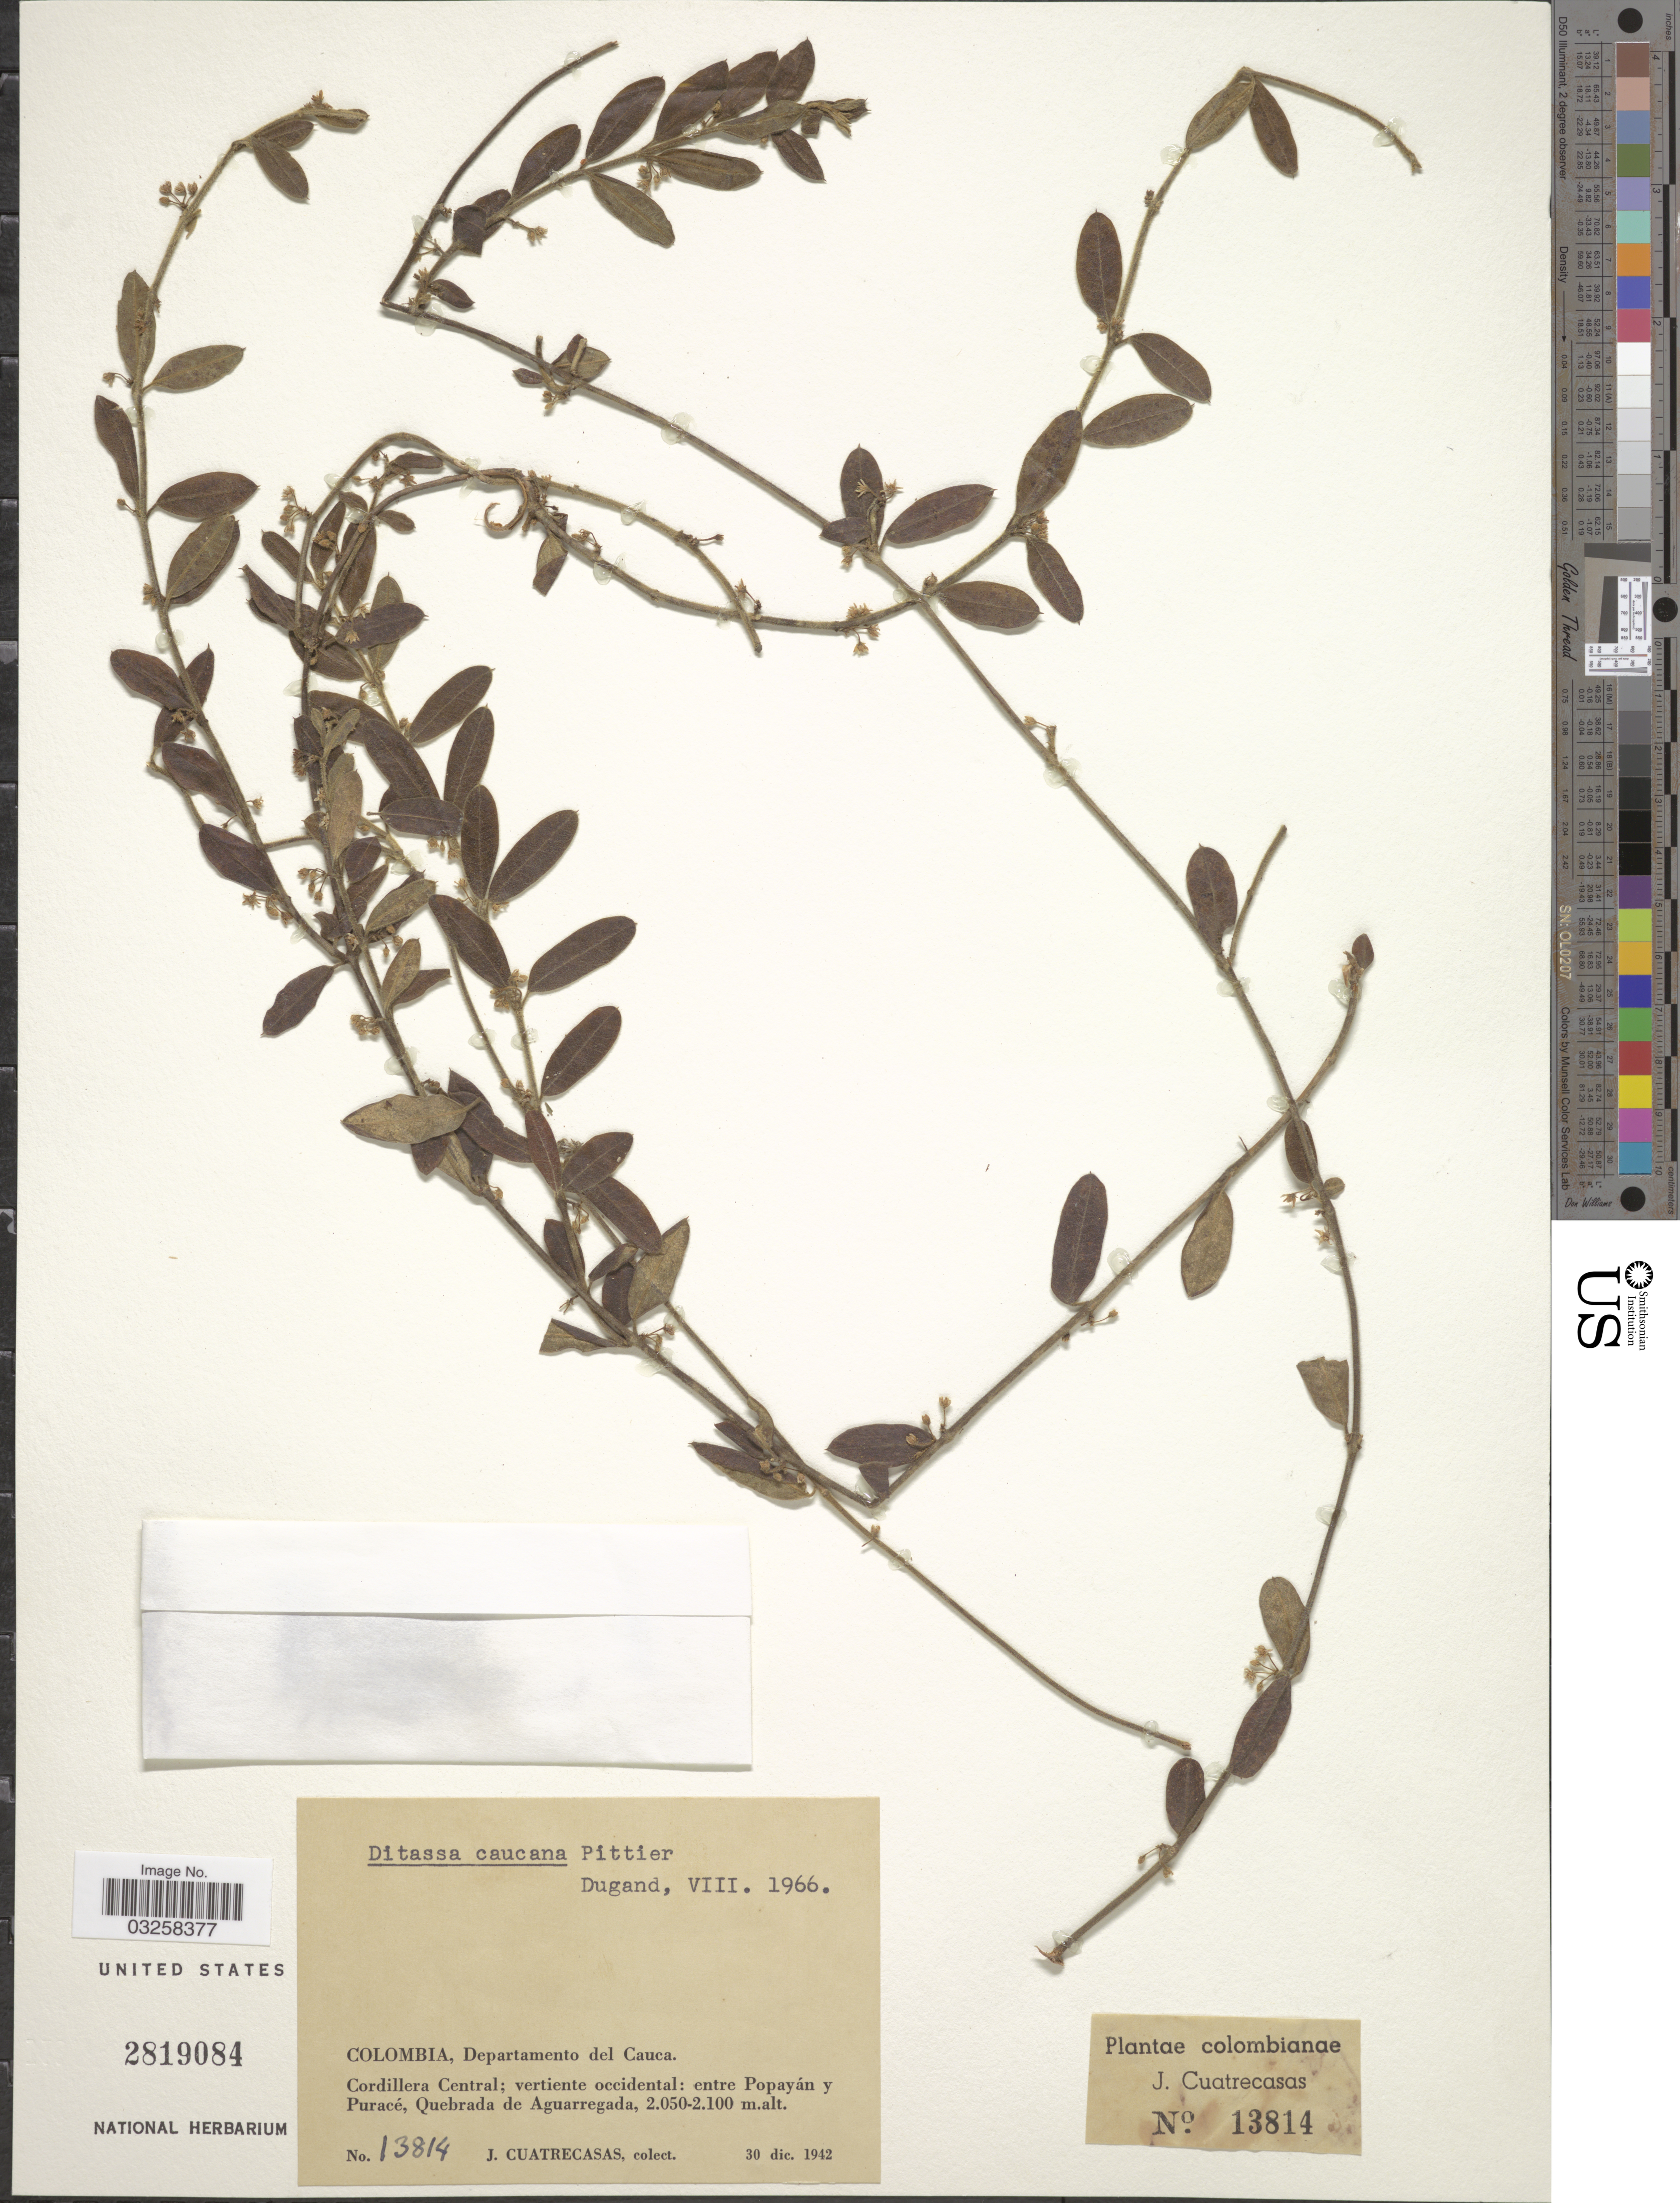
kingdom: Plantae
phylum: Tracheophyta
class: Magnoliopsida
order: Gentianales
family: Apocynaceae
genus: Ditassa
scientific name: Ditassa caucana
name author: Pittier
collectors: J. Cuatrecasas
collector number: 13814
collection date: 1942-12-30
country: Colombia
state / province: Cauca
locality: Departamento del Cauca. Cordillera Central; vertiente occidental: entre Popayán y Puracé, Quebrada de Aguarregada.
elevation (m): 2050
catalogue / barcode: US 2819084